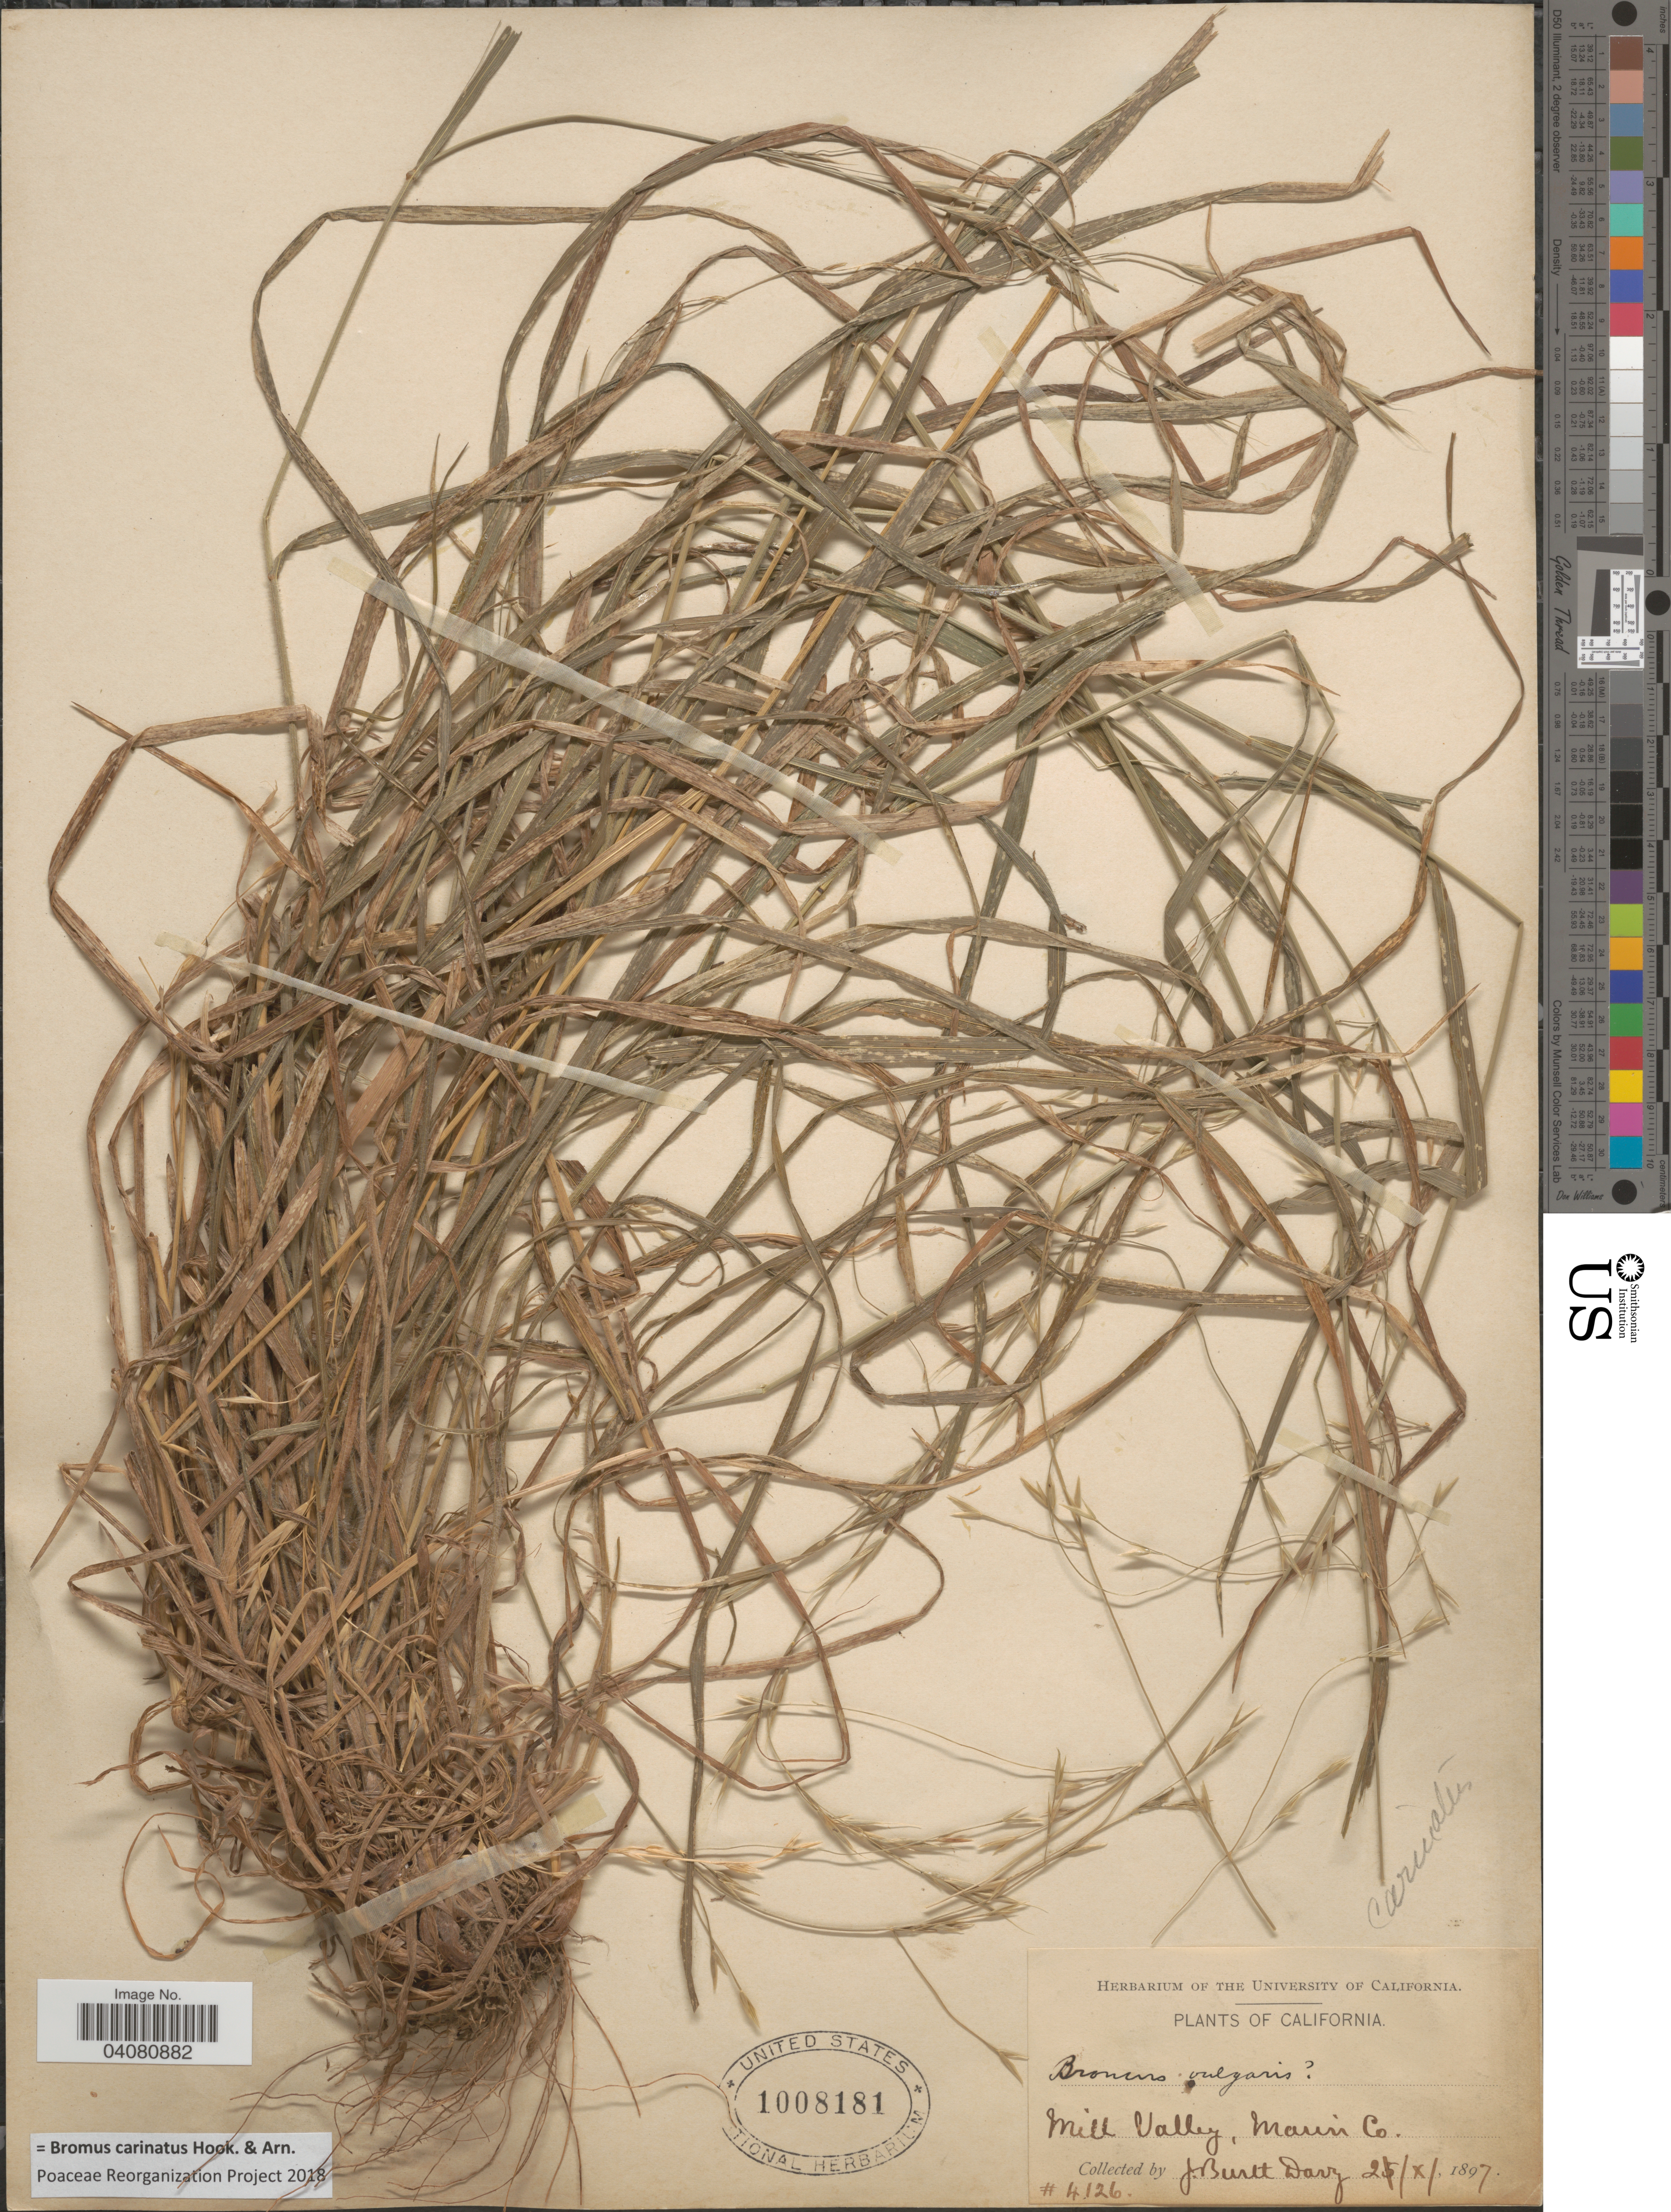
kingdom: Plantae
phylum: Tracheophyta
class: Liliopsida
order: Poales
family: Poaceae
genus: Bromus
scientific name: Bromus carinatus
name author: Hook. & Arn.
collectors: J. Burtt Davy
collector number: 4126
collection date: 1897-10-21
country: United States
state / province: California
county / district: Marin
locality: Mill Valley, Marin Co.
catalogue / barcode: US 1008181